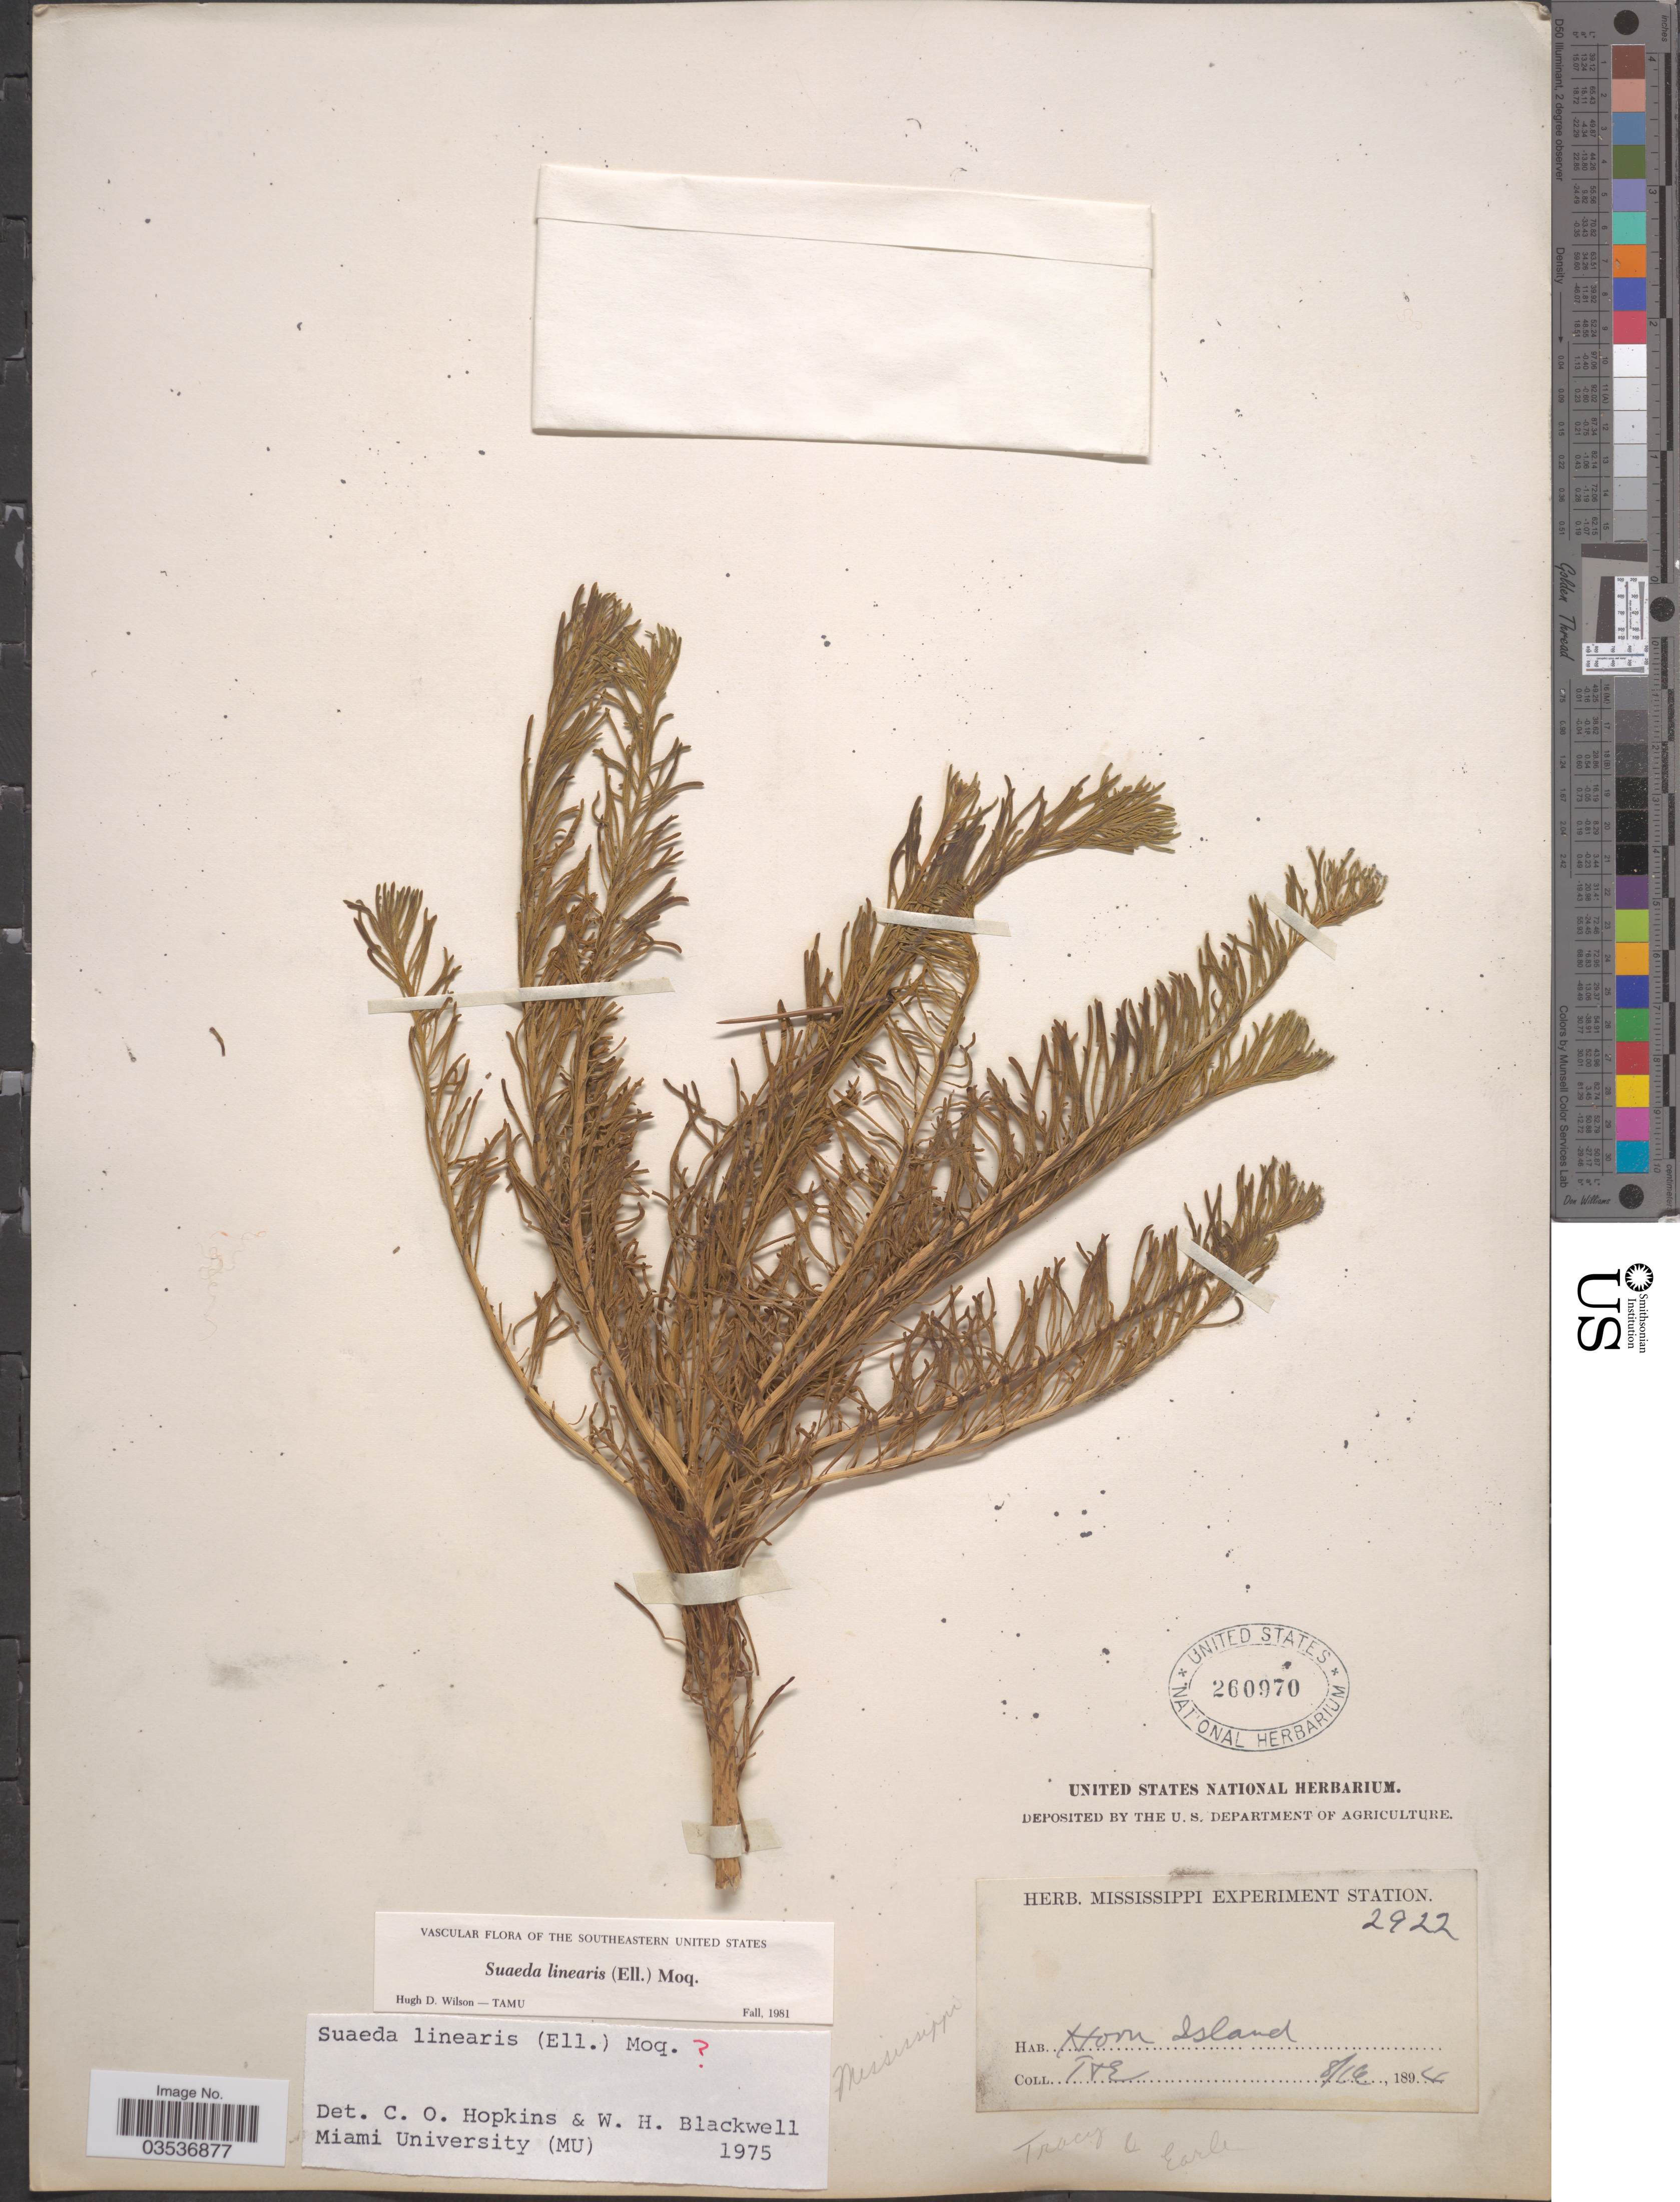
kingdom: Plantae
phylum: Tracheophyta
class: Magnoliopsida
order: Caryophyllales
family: Amaranthaceae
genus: Dondia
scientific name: Dondia linearis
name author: (Elliott) A. Heller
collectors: -. Tracy & -. Earle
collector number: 2922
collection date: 1894-08-16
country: United States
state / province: Mississippi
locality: Horn Island.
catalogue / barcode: US 260970